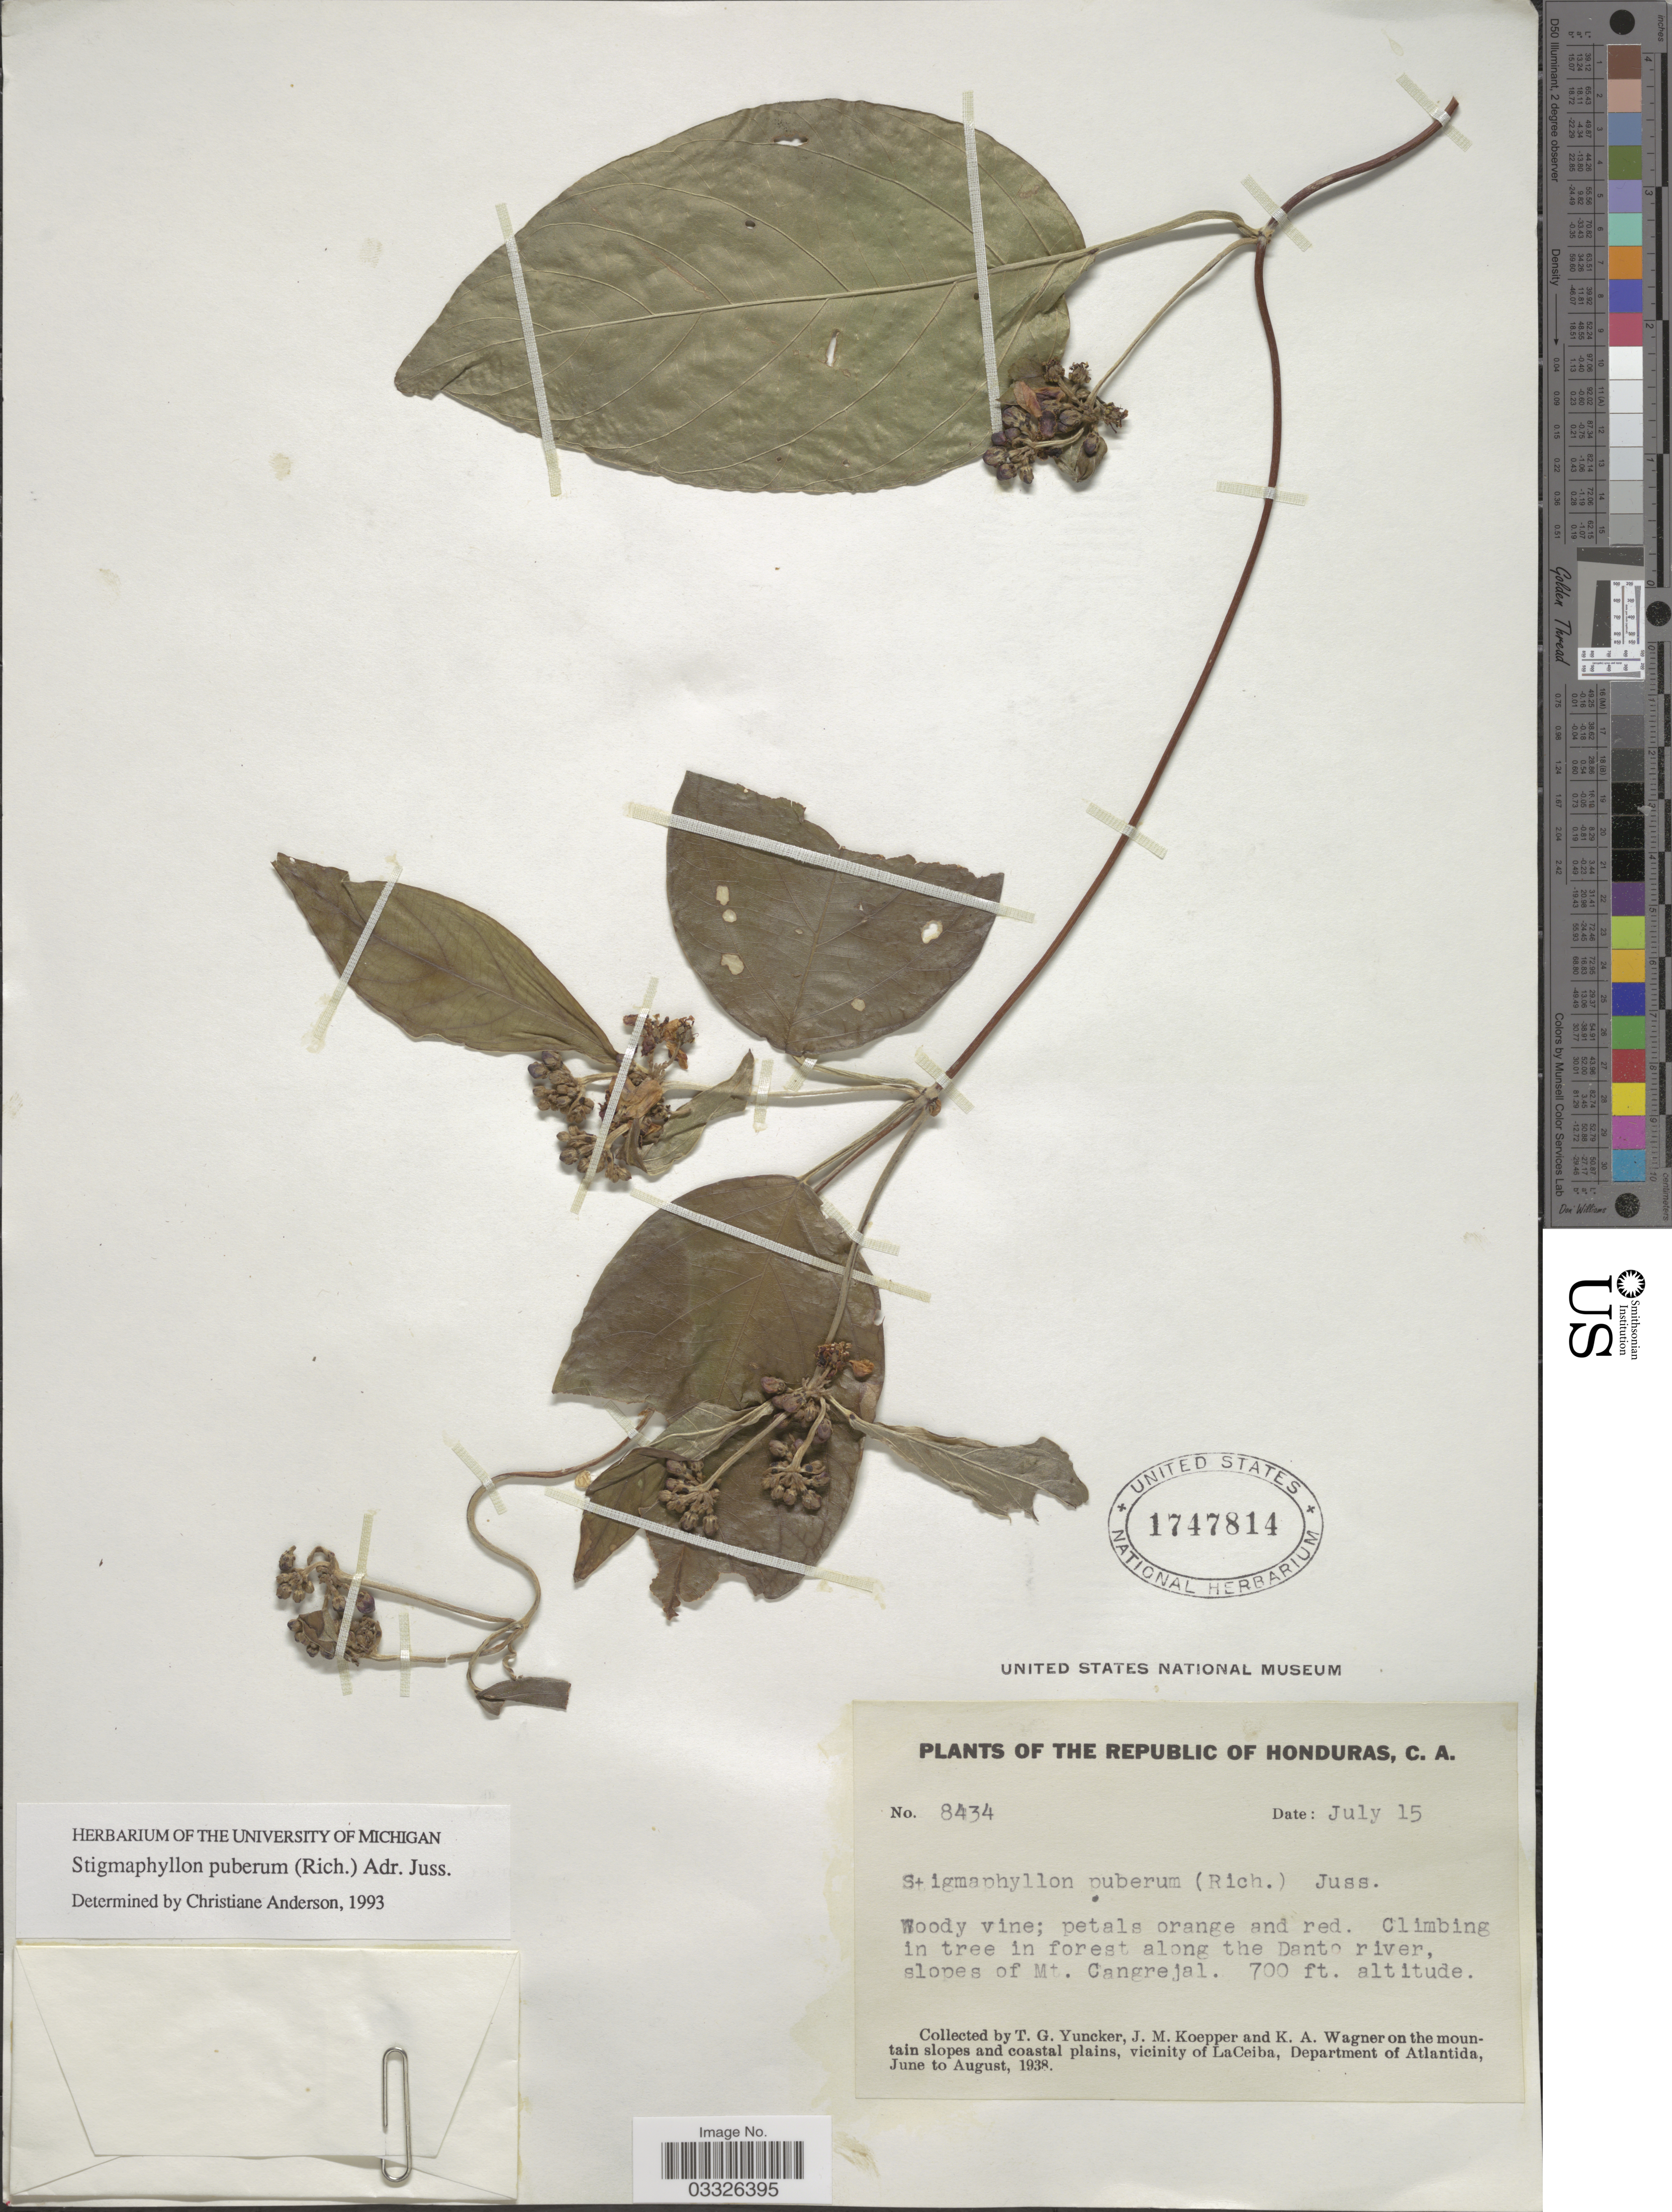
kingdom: Plantae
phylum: Tracheophyta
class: Magnoliopsida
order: Malpighiales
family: Malpighiaceae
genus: Stigmaphyllon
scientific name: Stigmaphyllon puberum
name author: (Rich.) A. Juss.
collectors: T. G. Yuncker, J. M. Koepper & K. A. Wagner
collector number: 8434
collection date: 1938-07-15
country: Honduras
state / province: Atlántida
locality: Along the Danto river, slopes of Mt. Cangrejal. On the mountain slopes and coastal plains, vicinity of LaCeiba, Department of Atlantida.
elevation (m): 213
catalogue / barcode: US 1747814